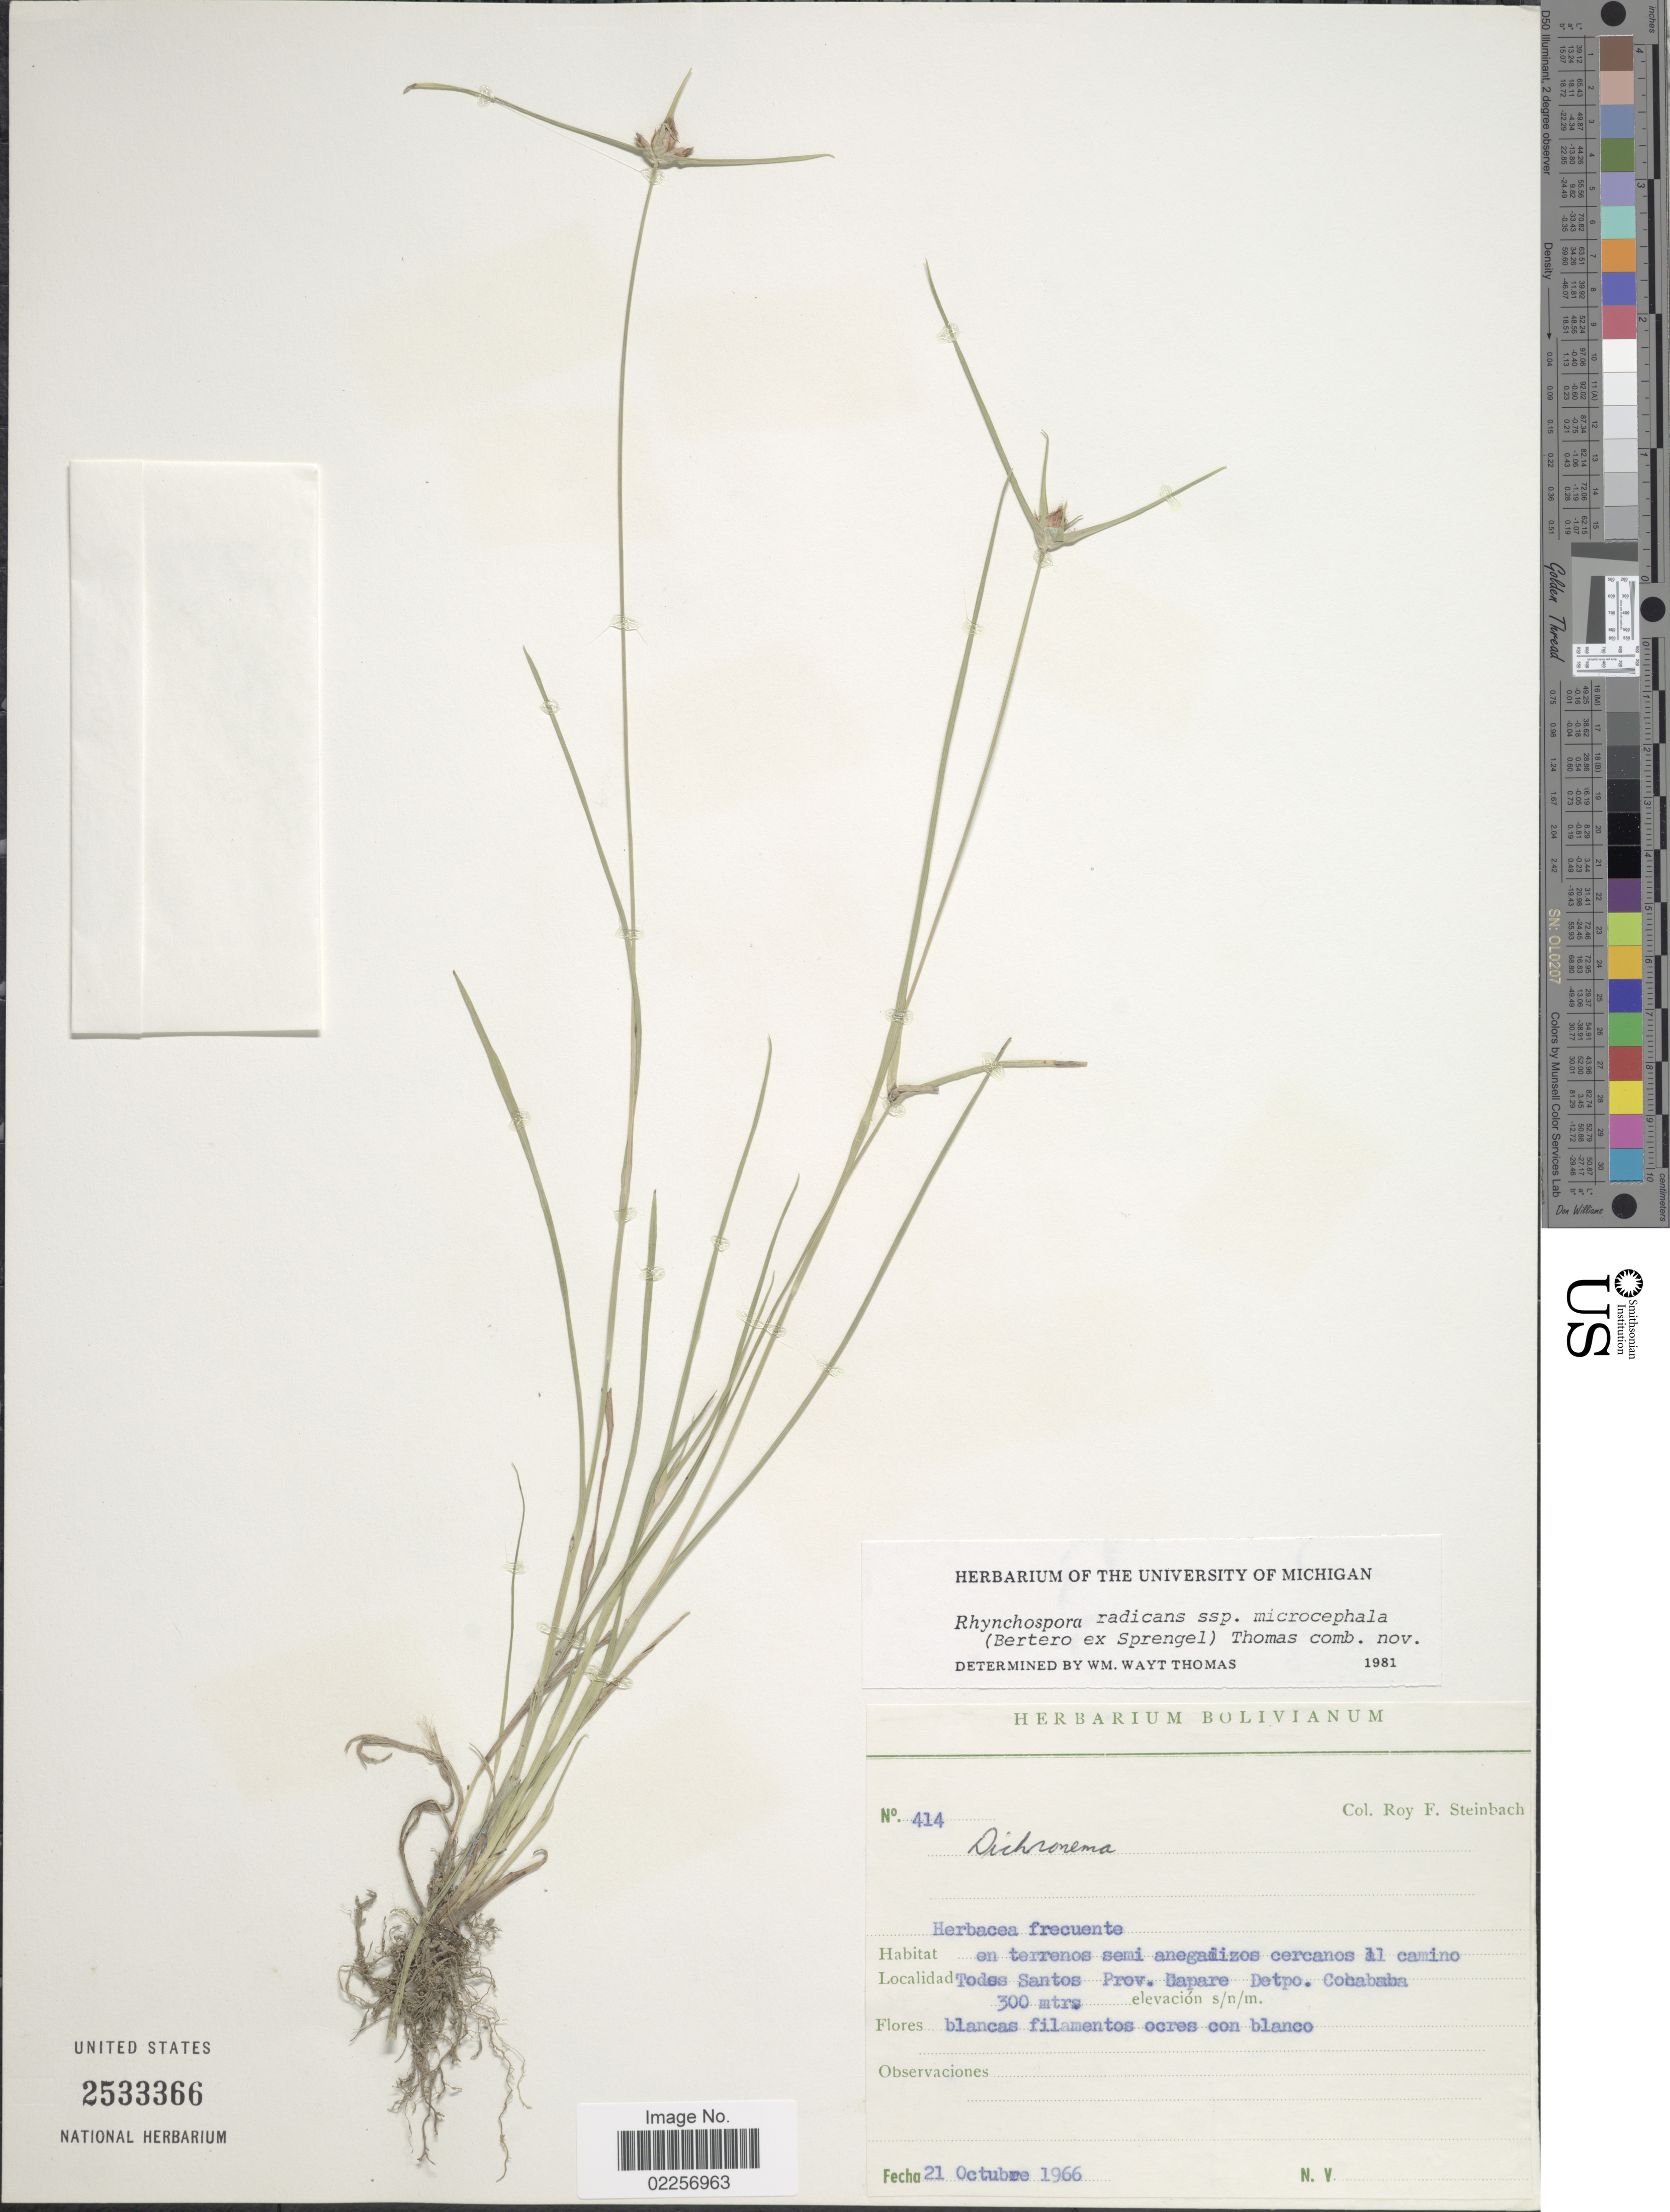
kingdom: Plantae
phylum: Tracheophyta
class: Liliopsida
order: Poales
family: Cyperaceae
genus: Rhynchospora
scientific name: Rhynchospora radicans subsp. microcephala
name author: (Bertero ex Spreng.) W.W. Thomas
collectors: R. F. Steinbach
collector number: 414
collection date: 1966-10-21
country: Bolivia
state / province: Cochabamba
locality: Todos Santos Prov. Dapare Depto. Cobababa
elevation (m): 300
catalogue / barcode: US 2533366